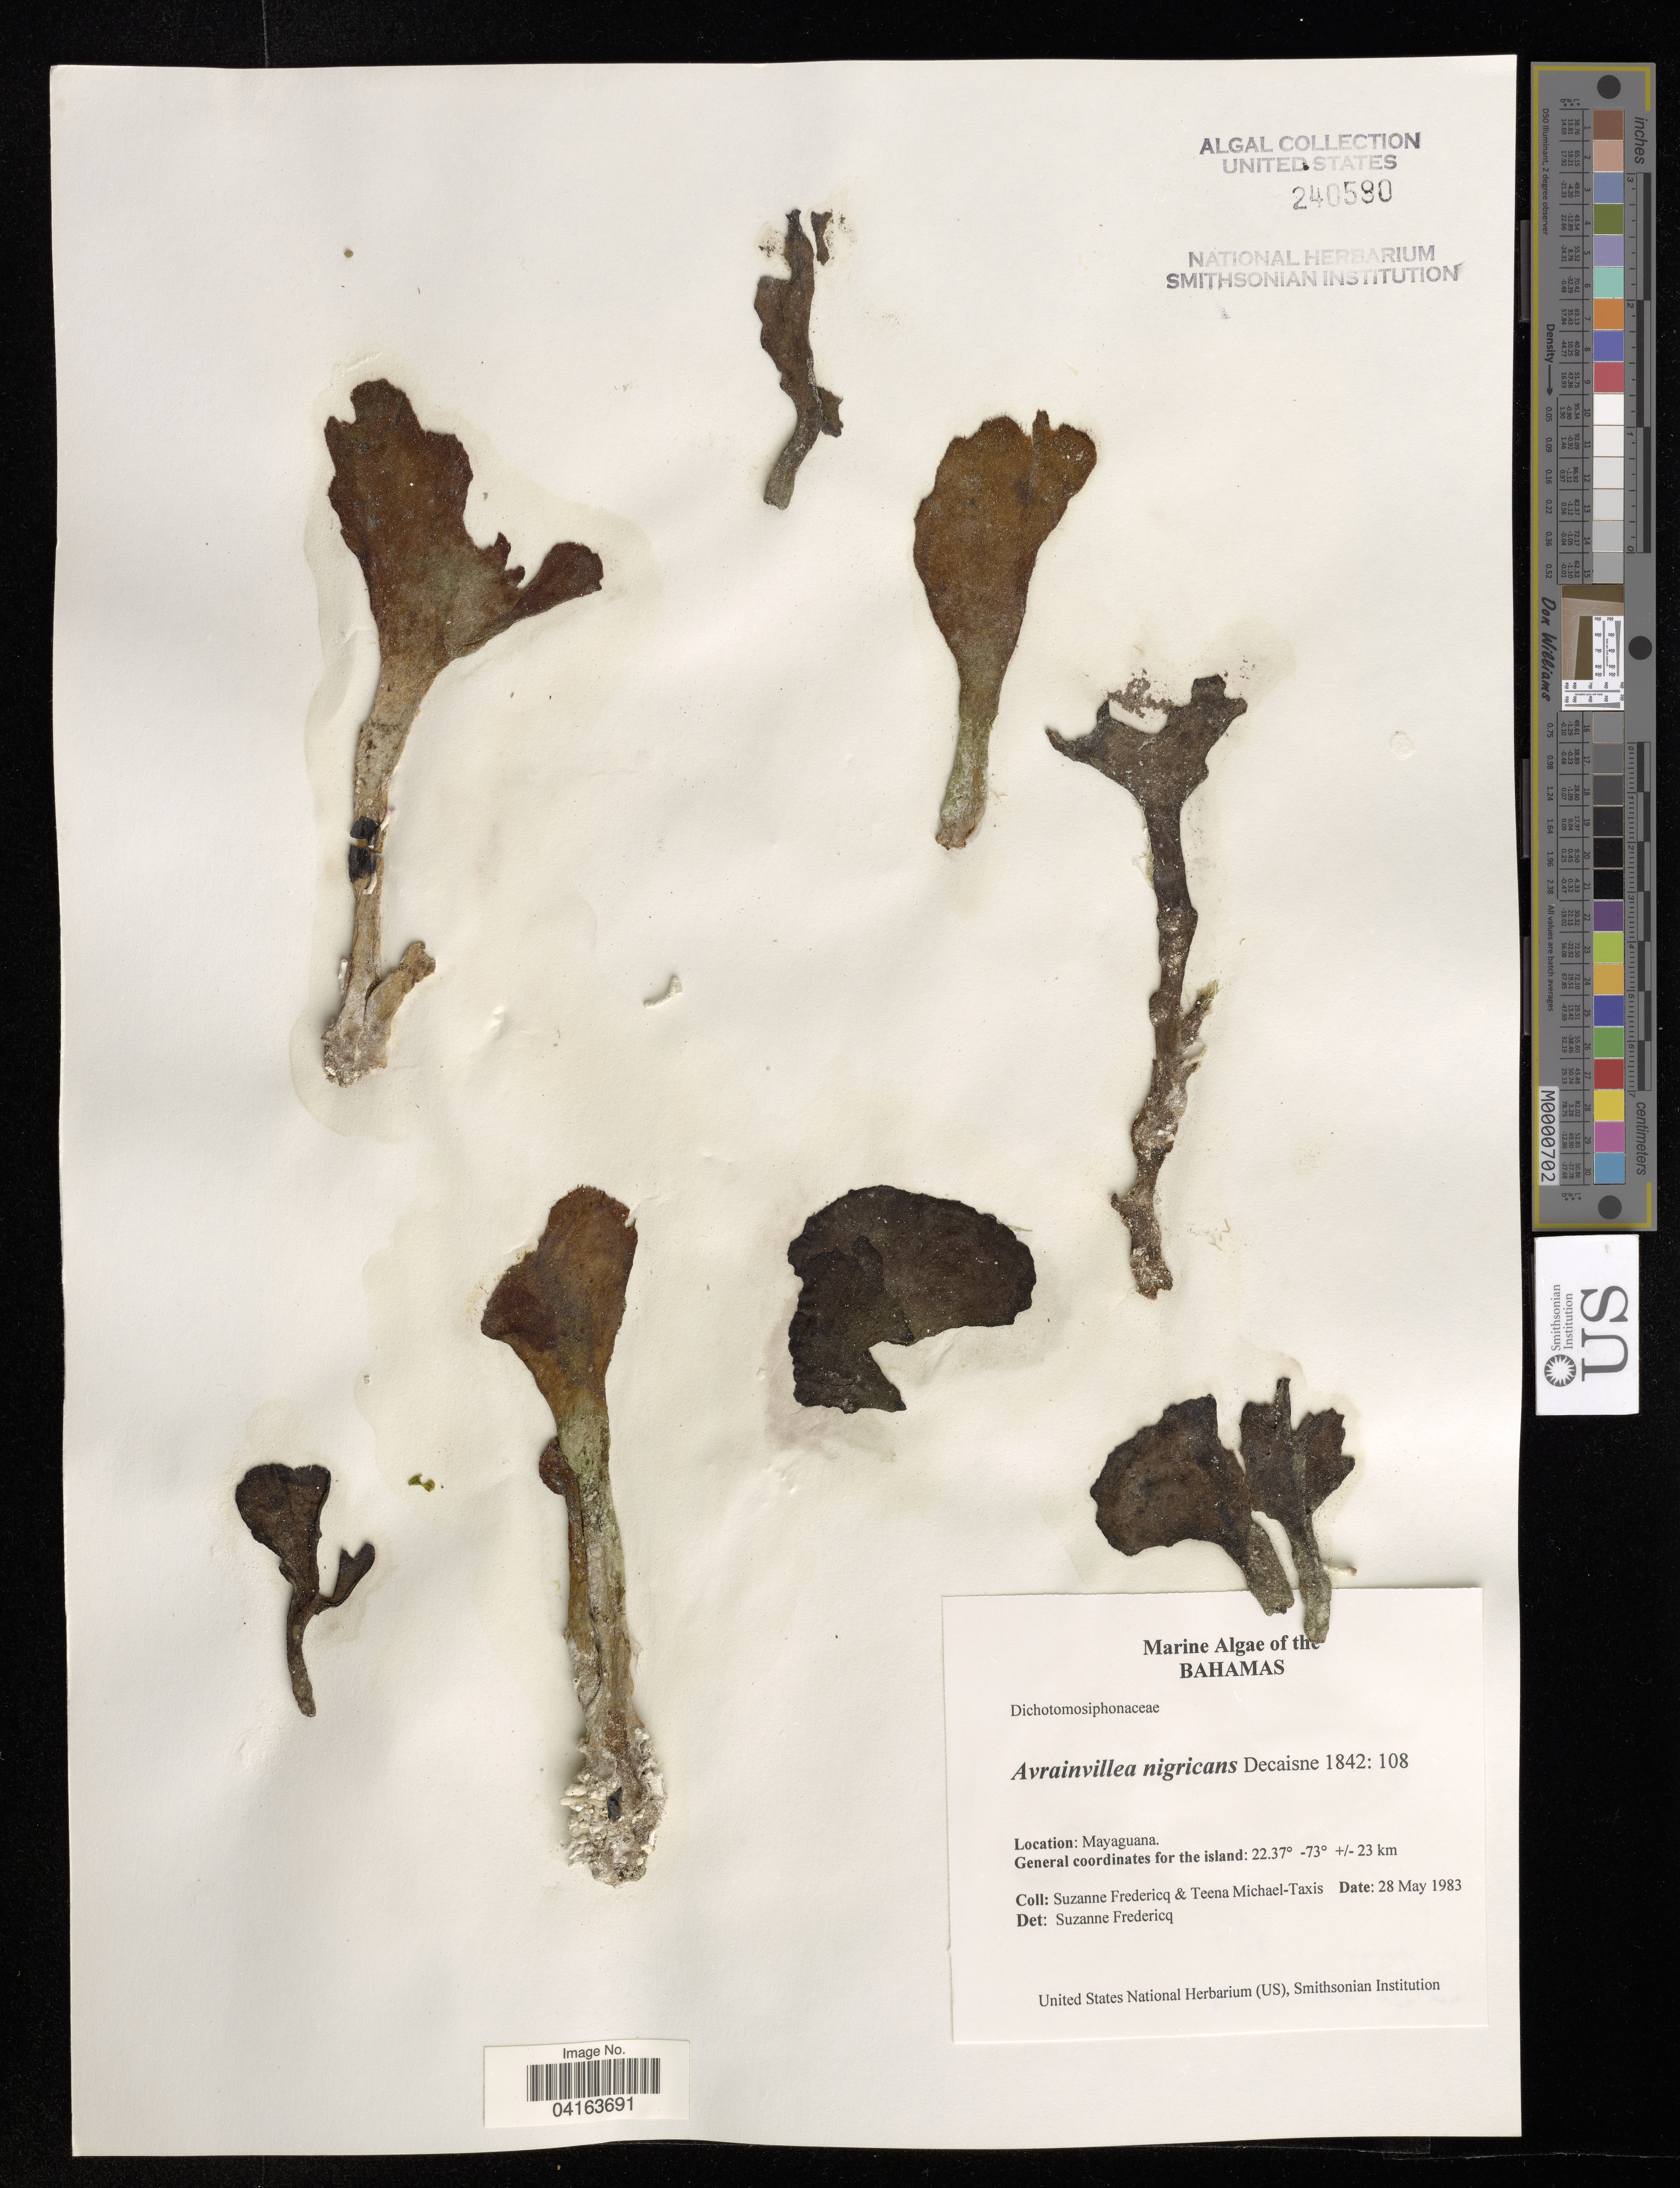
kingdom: Plantae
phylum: Chlorophyta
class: Ulvophyceae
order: Bryopsidales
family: Dichotomosiphonaceae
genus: Avrainvillea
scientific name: Avrainvillea nigricans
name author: Decne.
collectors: S. Fredericq & T. Michael-Taxis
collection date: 1983-05-28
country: Bahamas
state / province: Mayaguana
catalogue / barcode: US 240580